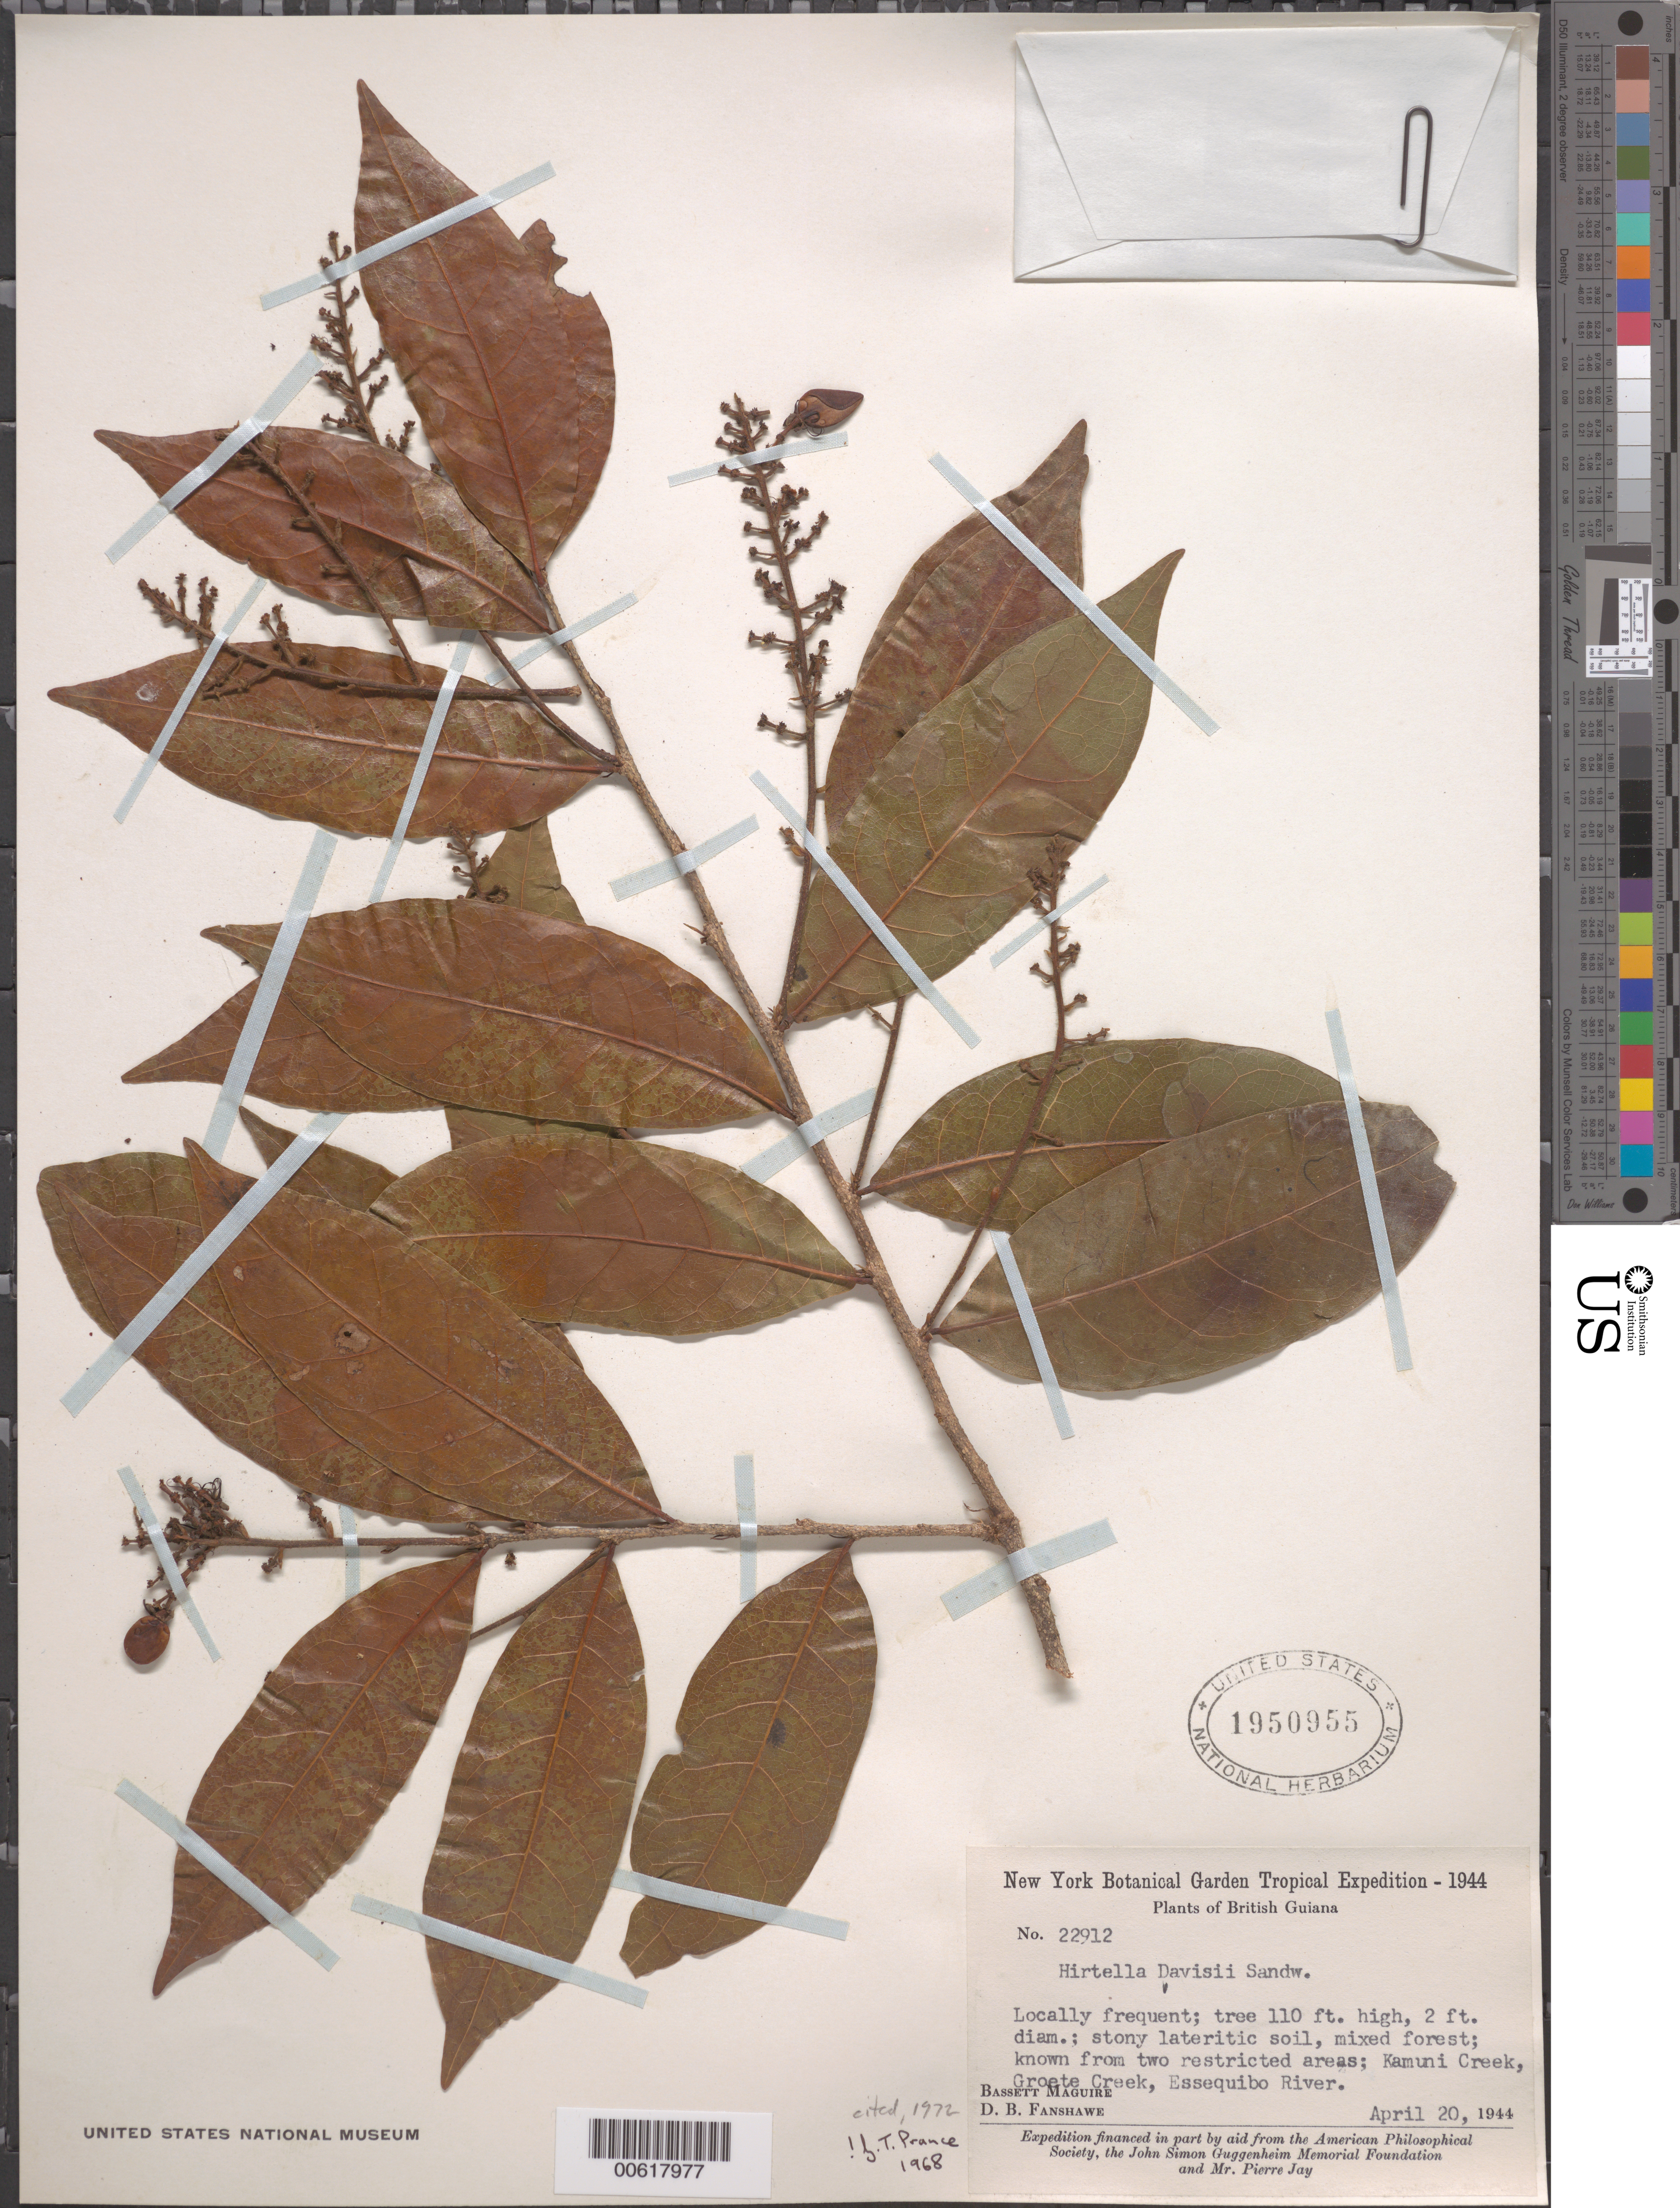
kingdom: Plantae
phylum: Tracheophyta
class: Magnoliopsida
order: Malpighiales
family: Chrysobalanaceae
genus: Hirtella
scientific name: Hirtella davisii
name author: Sandwith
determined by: Prance, G. T.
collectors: B. Maguire & D. B. Fanshawe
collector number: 22912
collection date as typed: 20-Apr-44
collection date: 1944-04-20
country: Guyana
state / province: Essequibo Isl-W. Demerara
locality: Kamuni Creek, Groete Creek, Essequibo River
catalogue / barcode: US 1950955